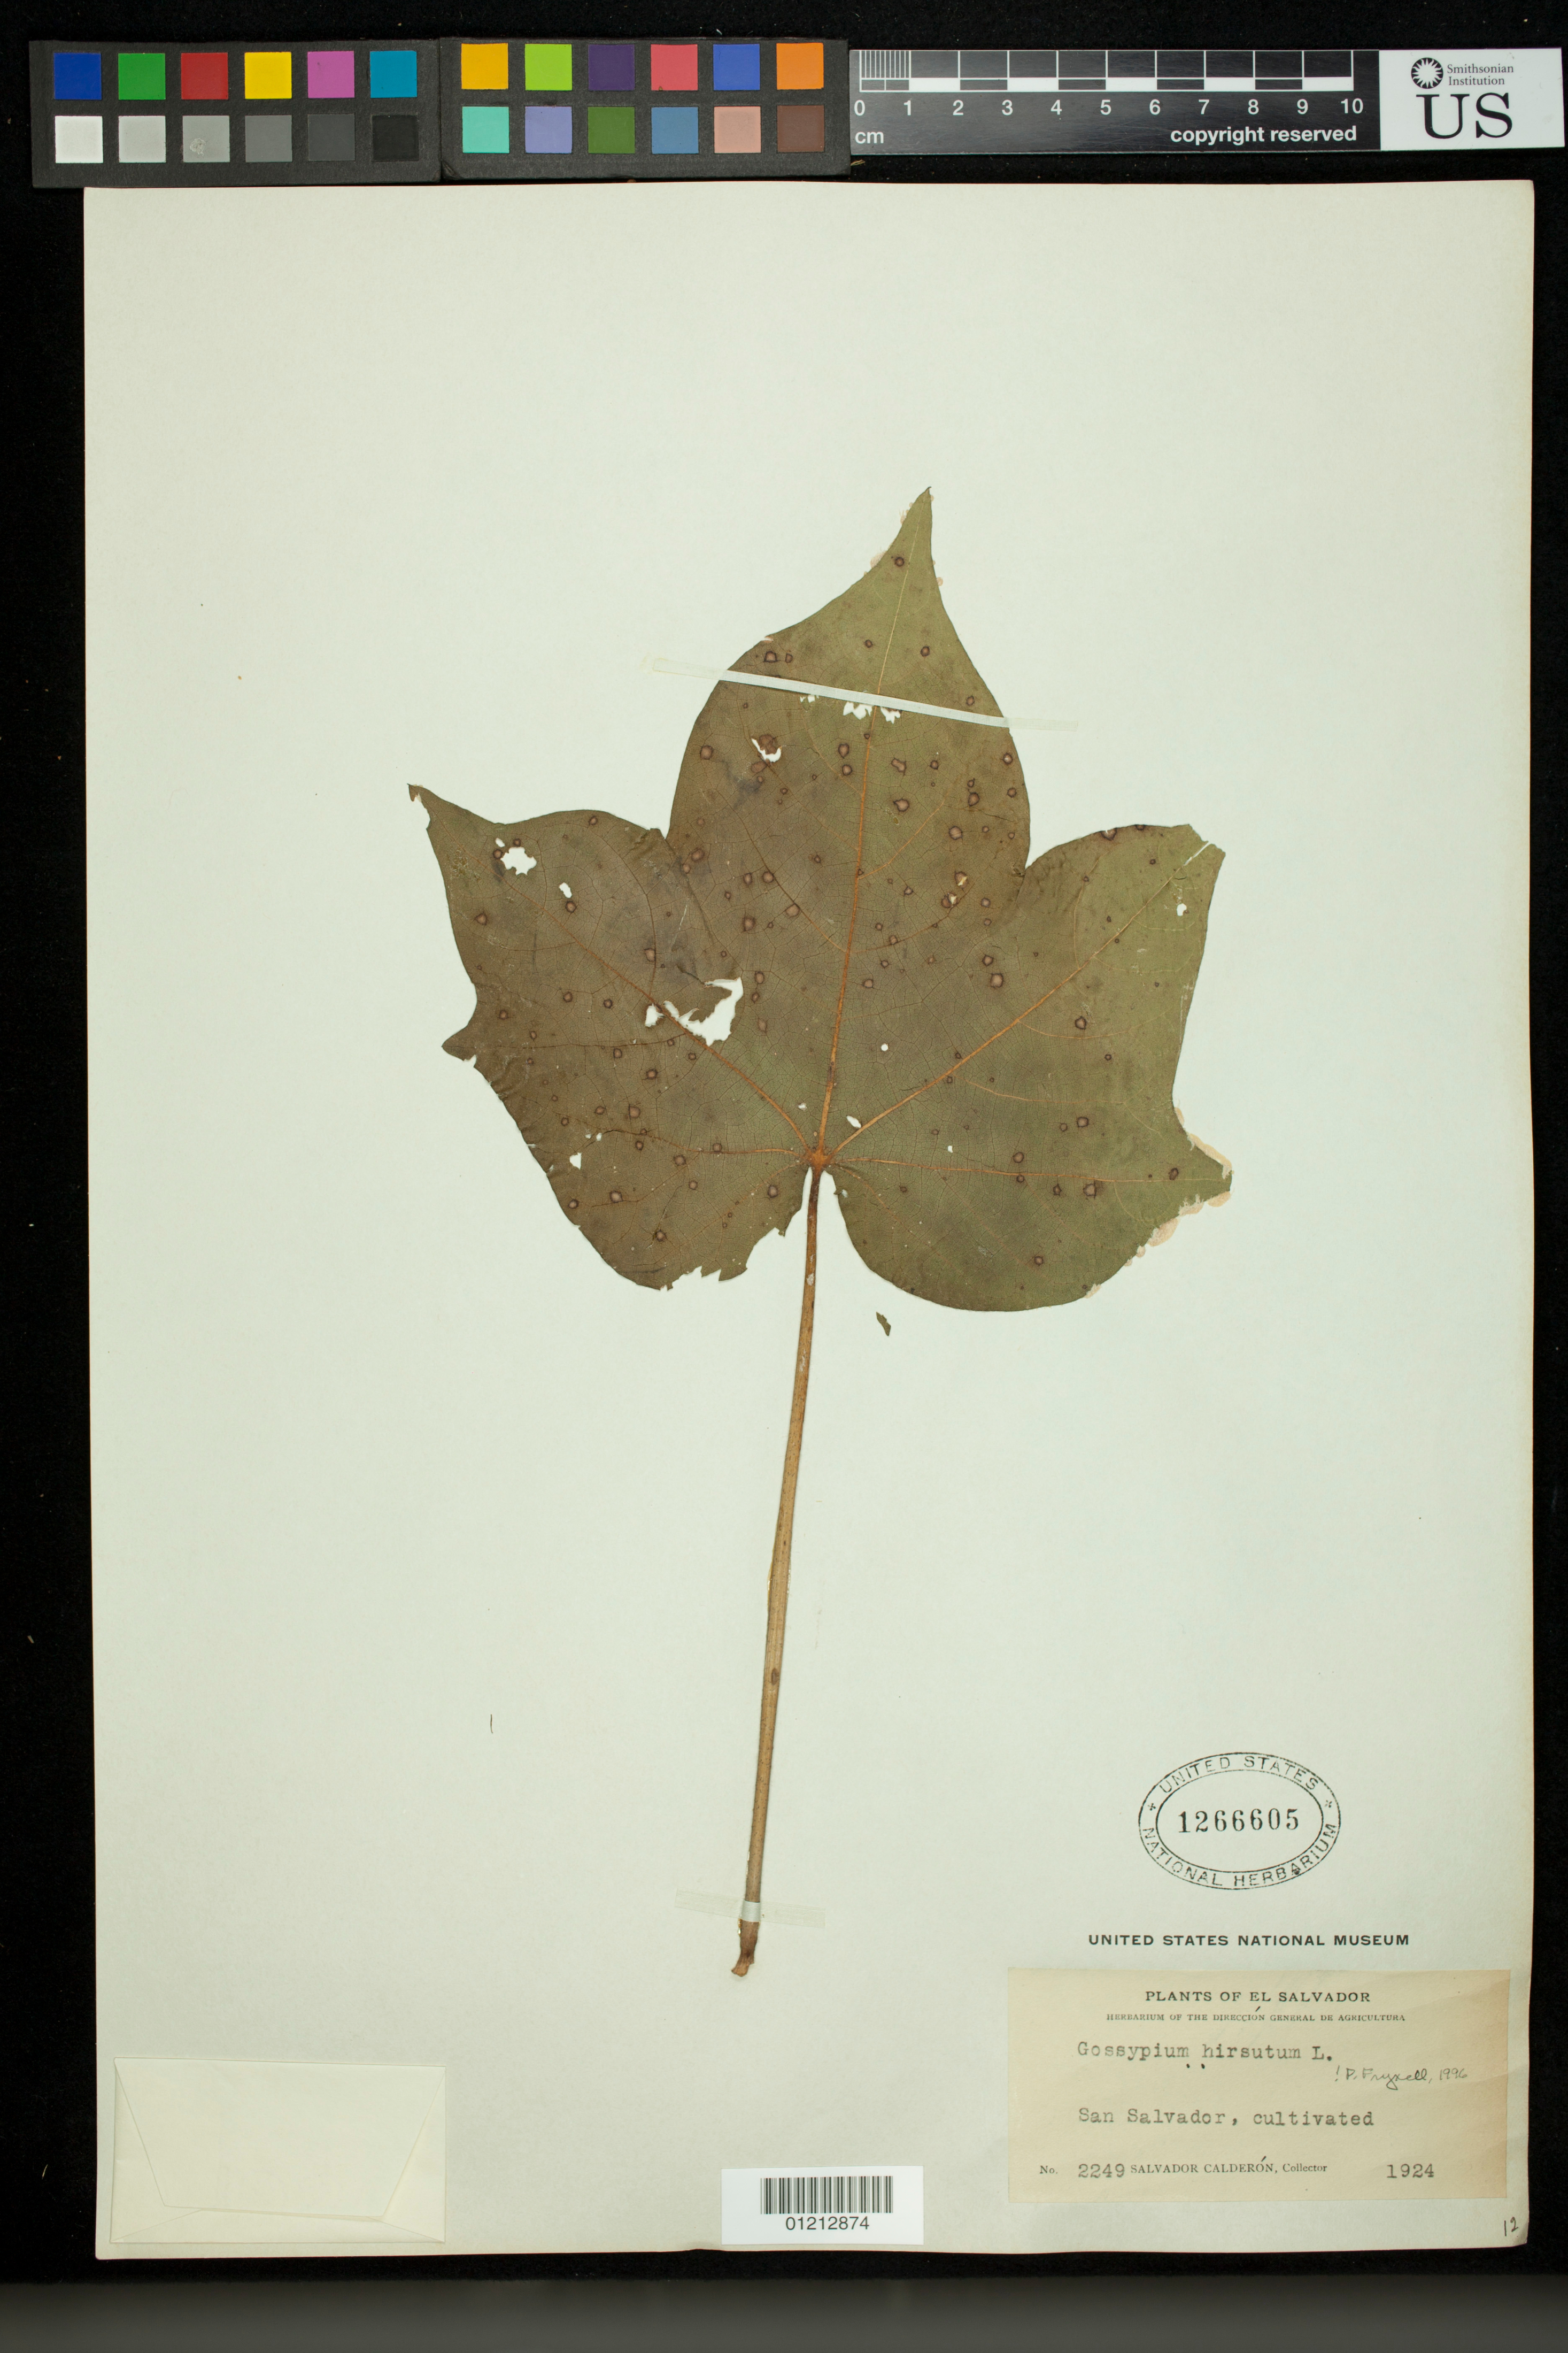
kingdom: Plantae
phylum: Tracheophyta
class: Magnoliopsida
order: Malvales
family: Malvaceae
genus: Gossypium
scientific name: Gossypium hirsutum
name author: L.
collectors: S. Calderón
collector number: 2249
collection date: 1924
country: El Salvador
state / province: San Salvador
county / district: San Salvador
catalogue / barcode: US 1266605